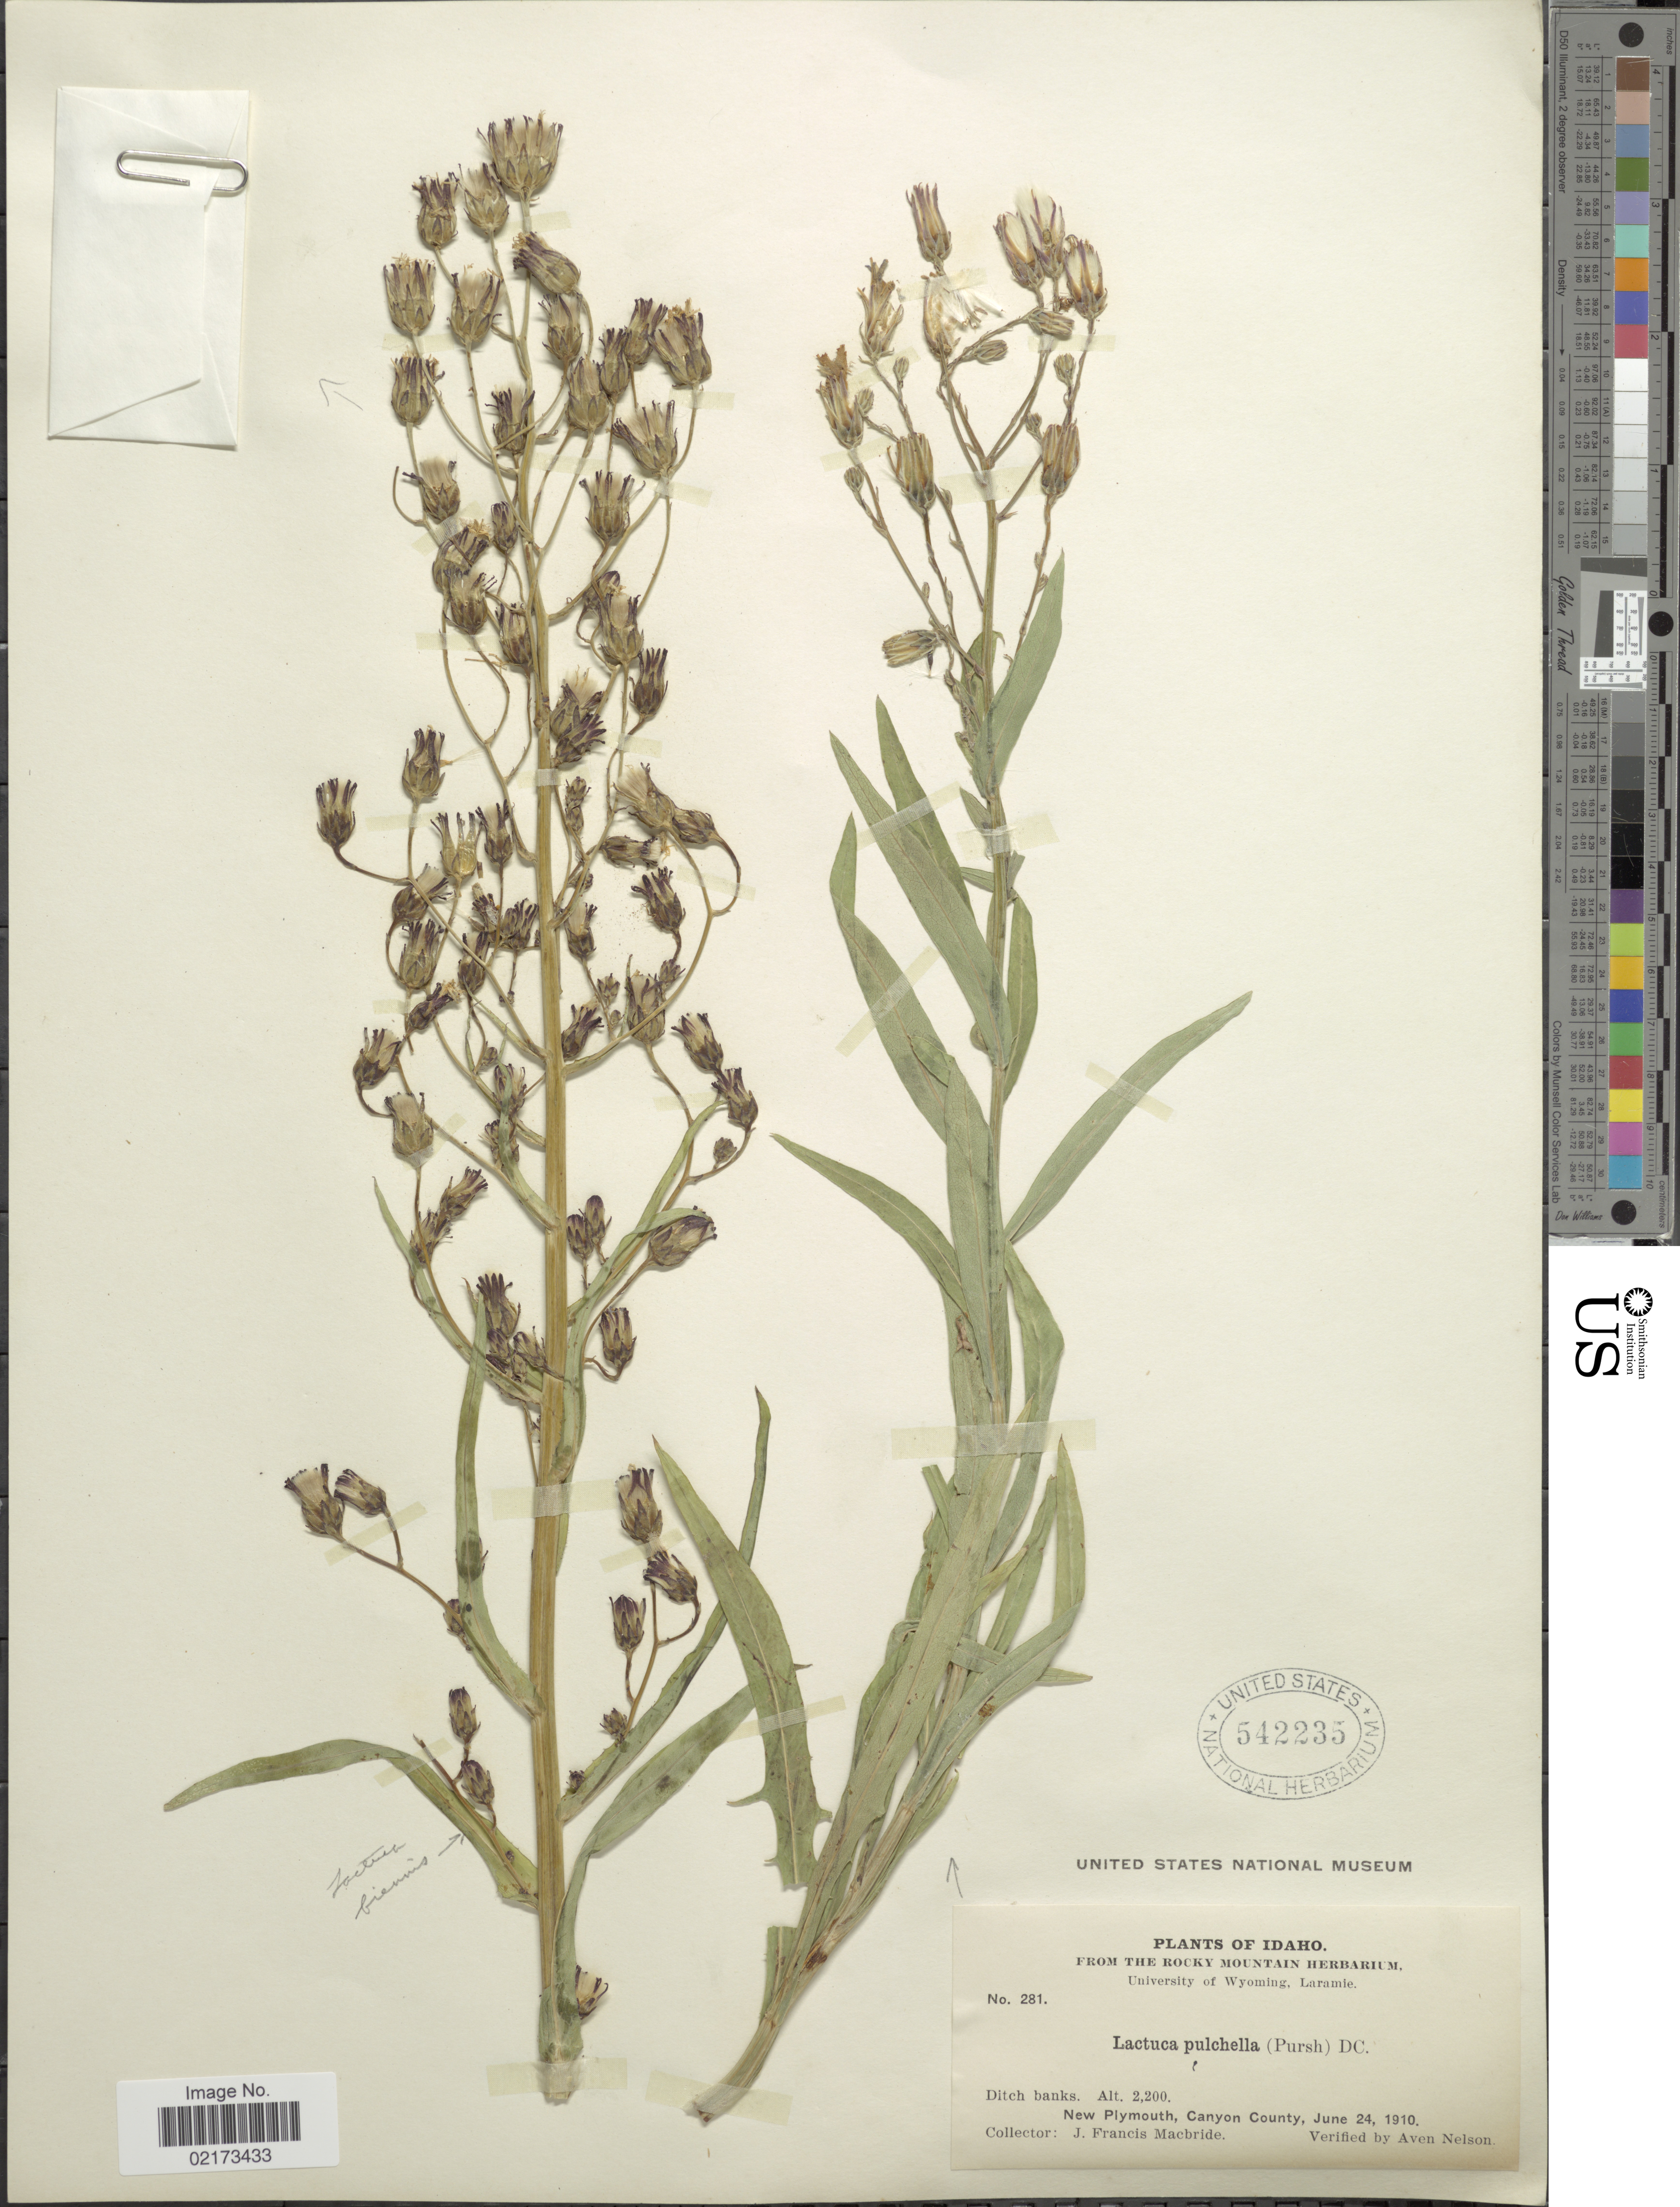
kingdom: Plantae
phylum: Tracheophyta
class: Magnoliopsida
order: Asterales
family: Asteraceae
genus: Lactuca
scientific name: Lactuca tatarica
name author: (L.) C.A. Mey.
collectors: J. F. Macbride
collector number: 281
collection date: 1910-06-24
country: United States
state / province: Idaho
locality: New Plymouth, Canyon County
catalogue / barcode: US 542235